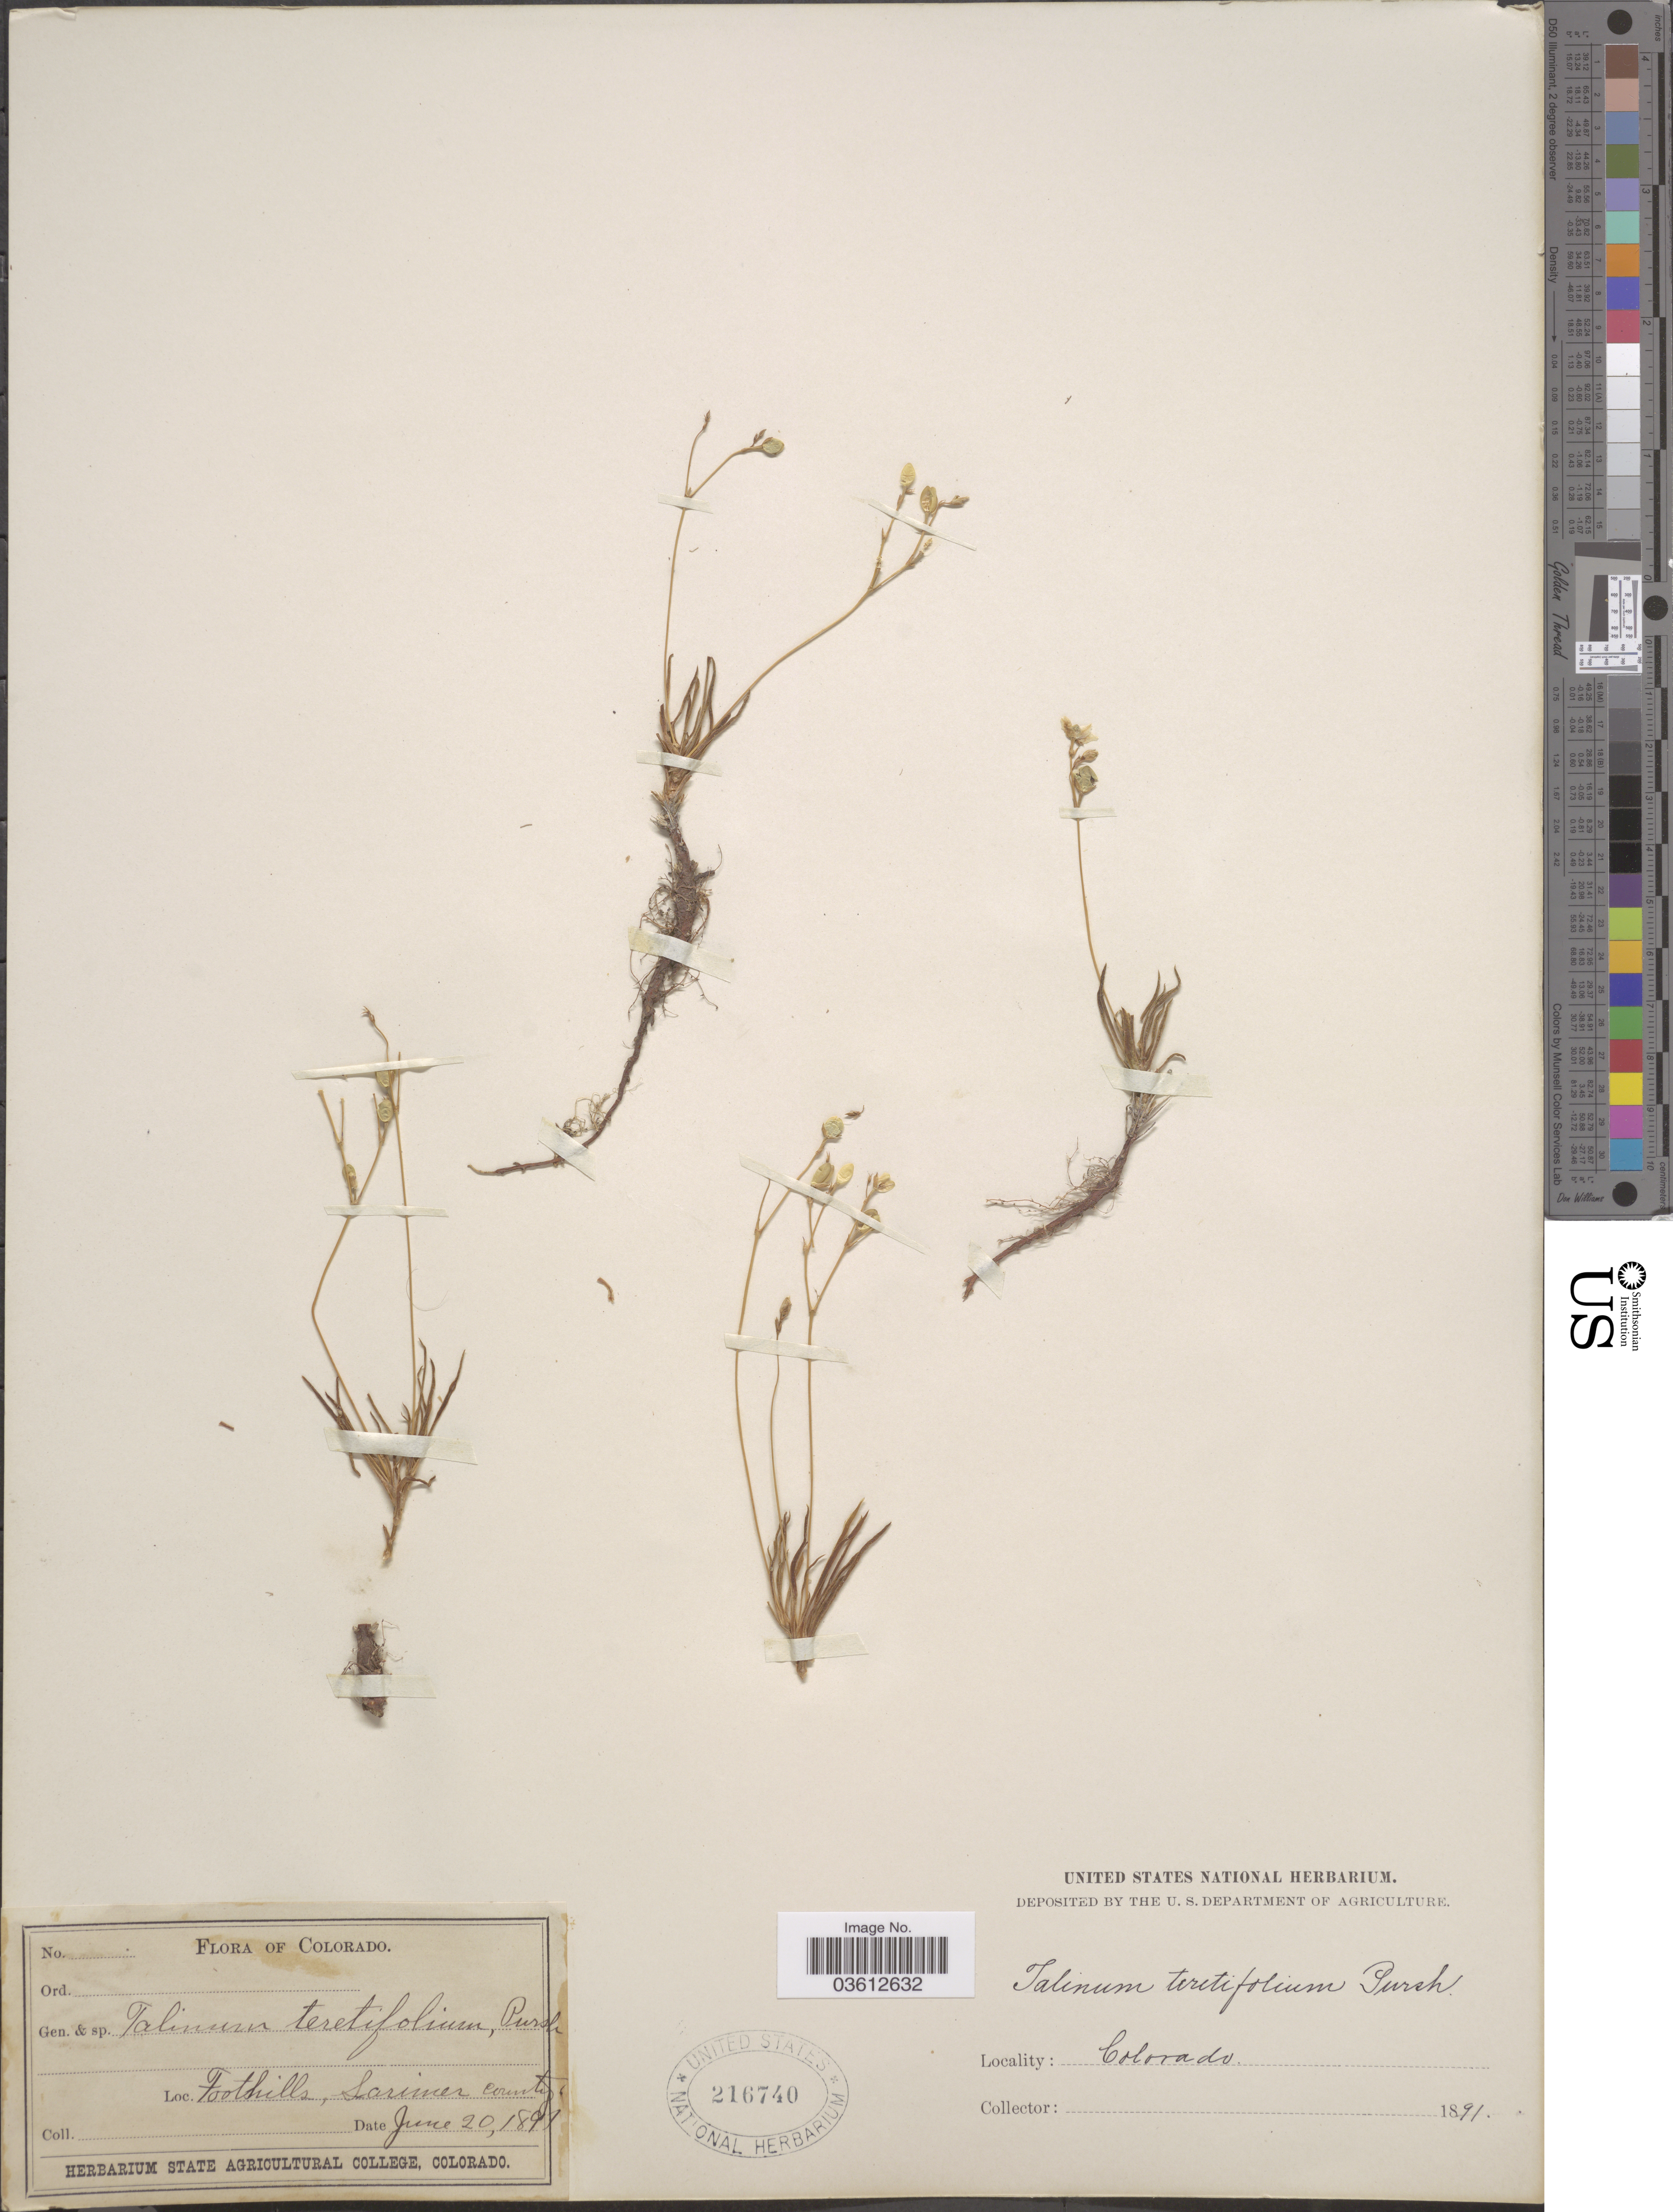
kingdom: Plantae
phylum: Tracheophyta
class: Magnoliopsida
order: Caryophyllales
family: Talinaceae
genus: Talinum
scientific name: Talinum parviflorum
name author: Nutt.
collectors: ex herb. State Agric. College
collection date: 1891-06-20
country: United States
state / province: Colorado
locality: Foothills, Larimer county.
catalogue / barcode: US 216740